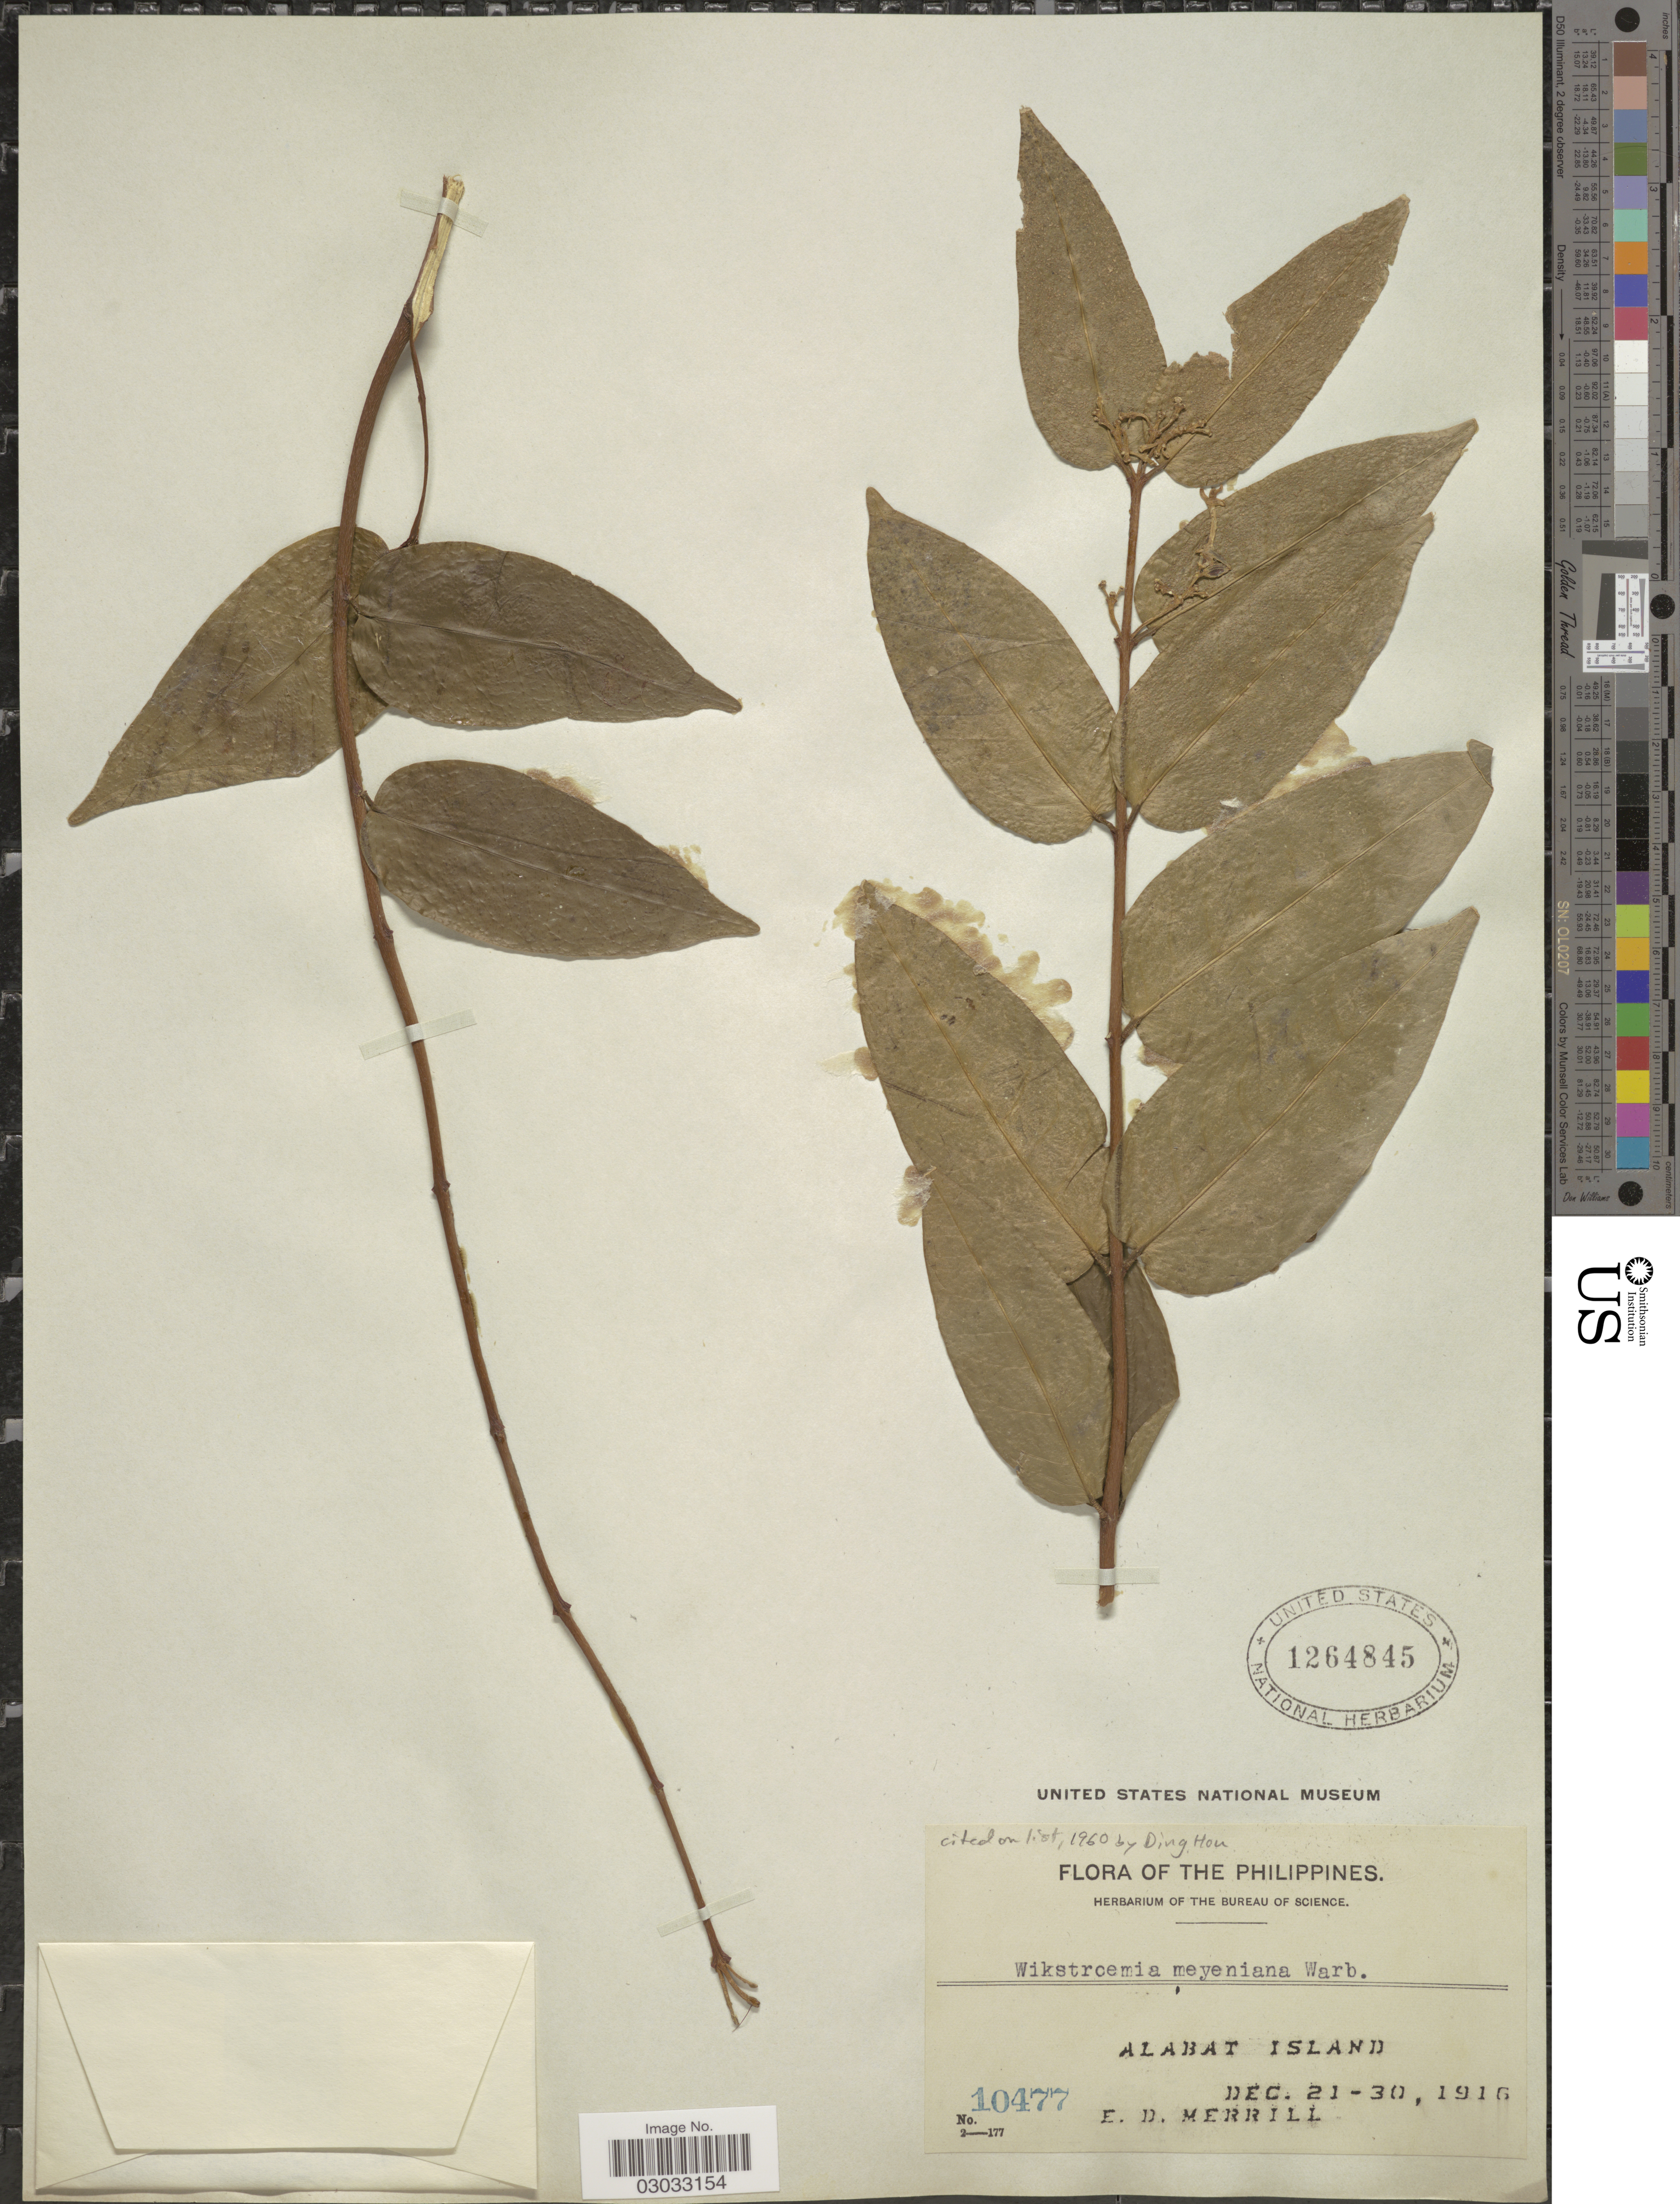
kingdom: Plantae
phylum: Tracheophyta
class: Magnoliopsida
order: Malvales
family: Thymelaeaceae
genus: Wikstroemia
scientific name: Wikstroemia meyeniana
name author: Warb.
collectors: E. D. Merrill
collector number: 10477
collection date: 1916-12-21/1916-12-30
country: Philippines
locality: Alabat Island.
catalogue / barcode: US 1264845